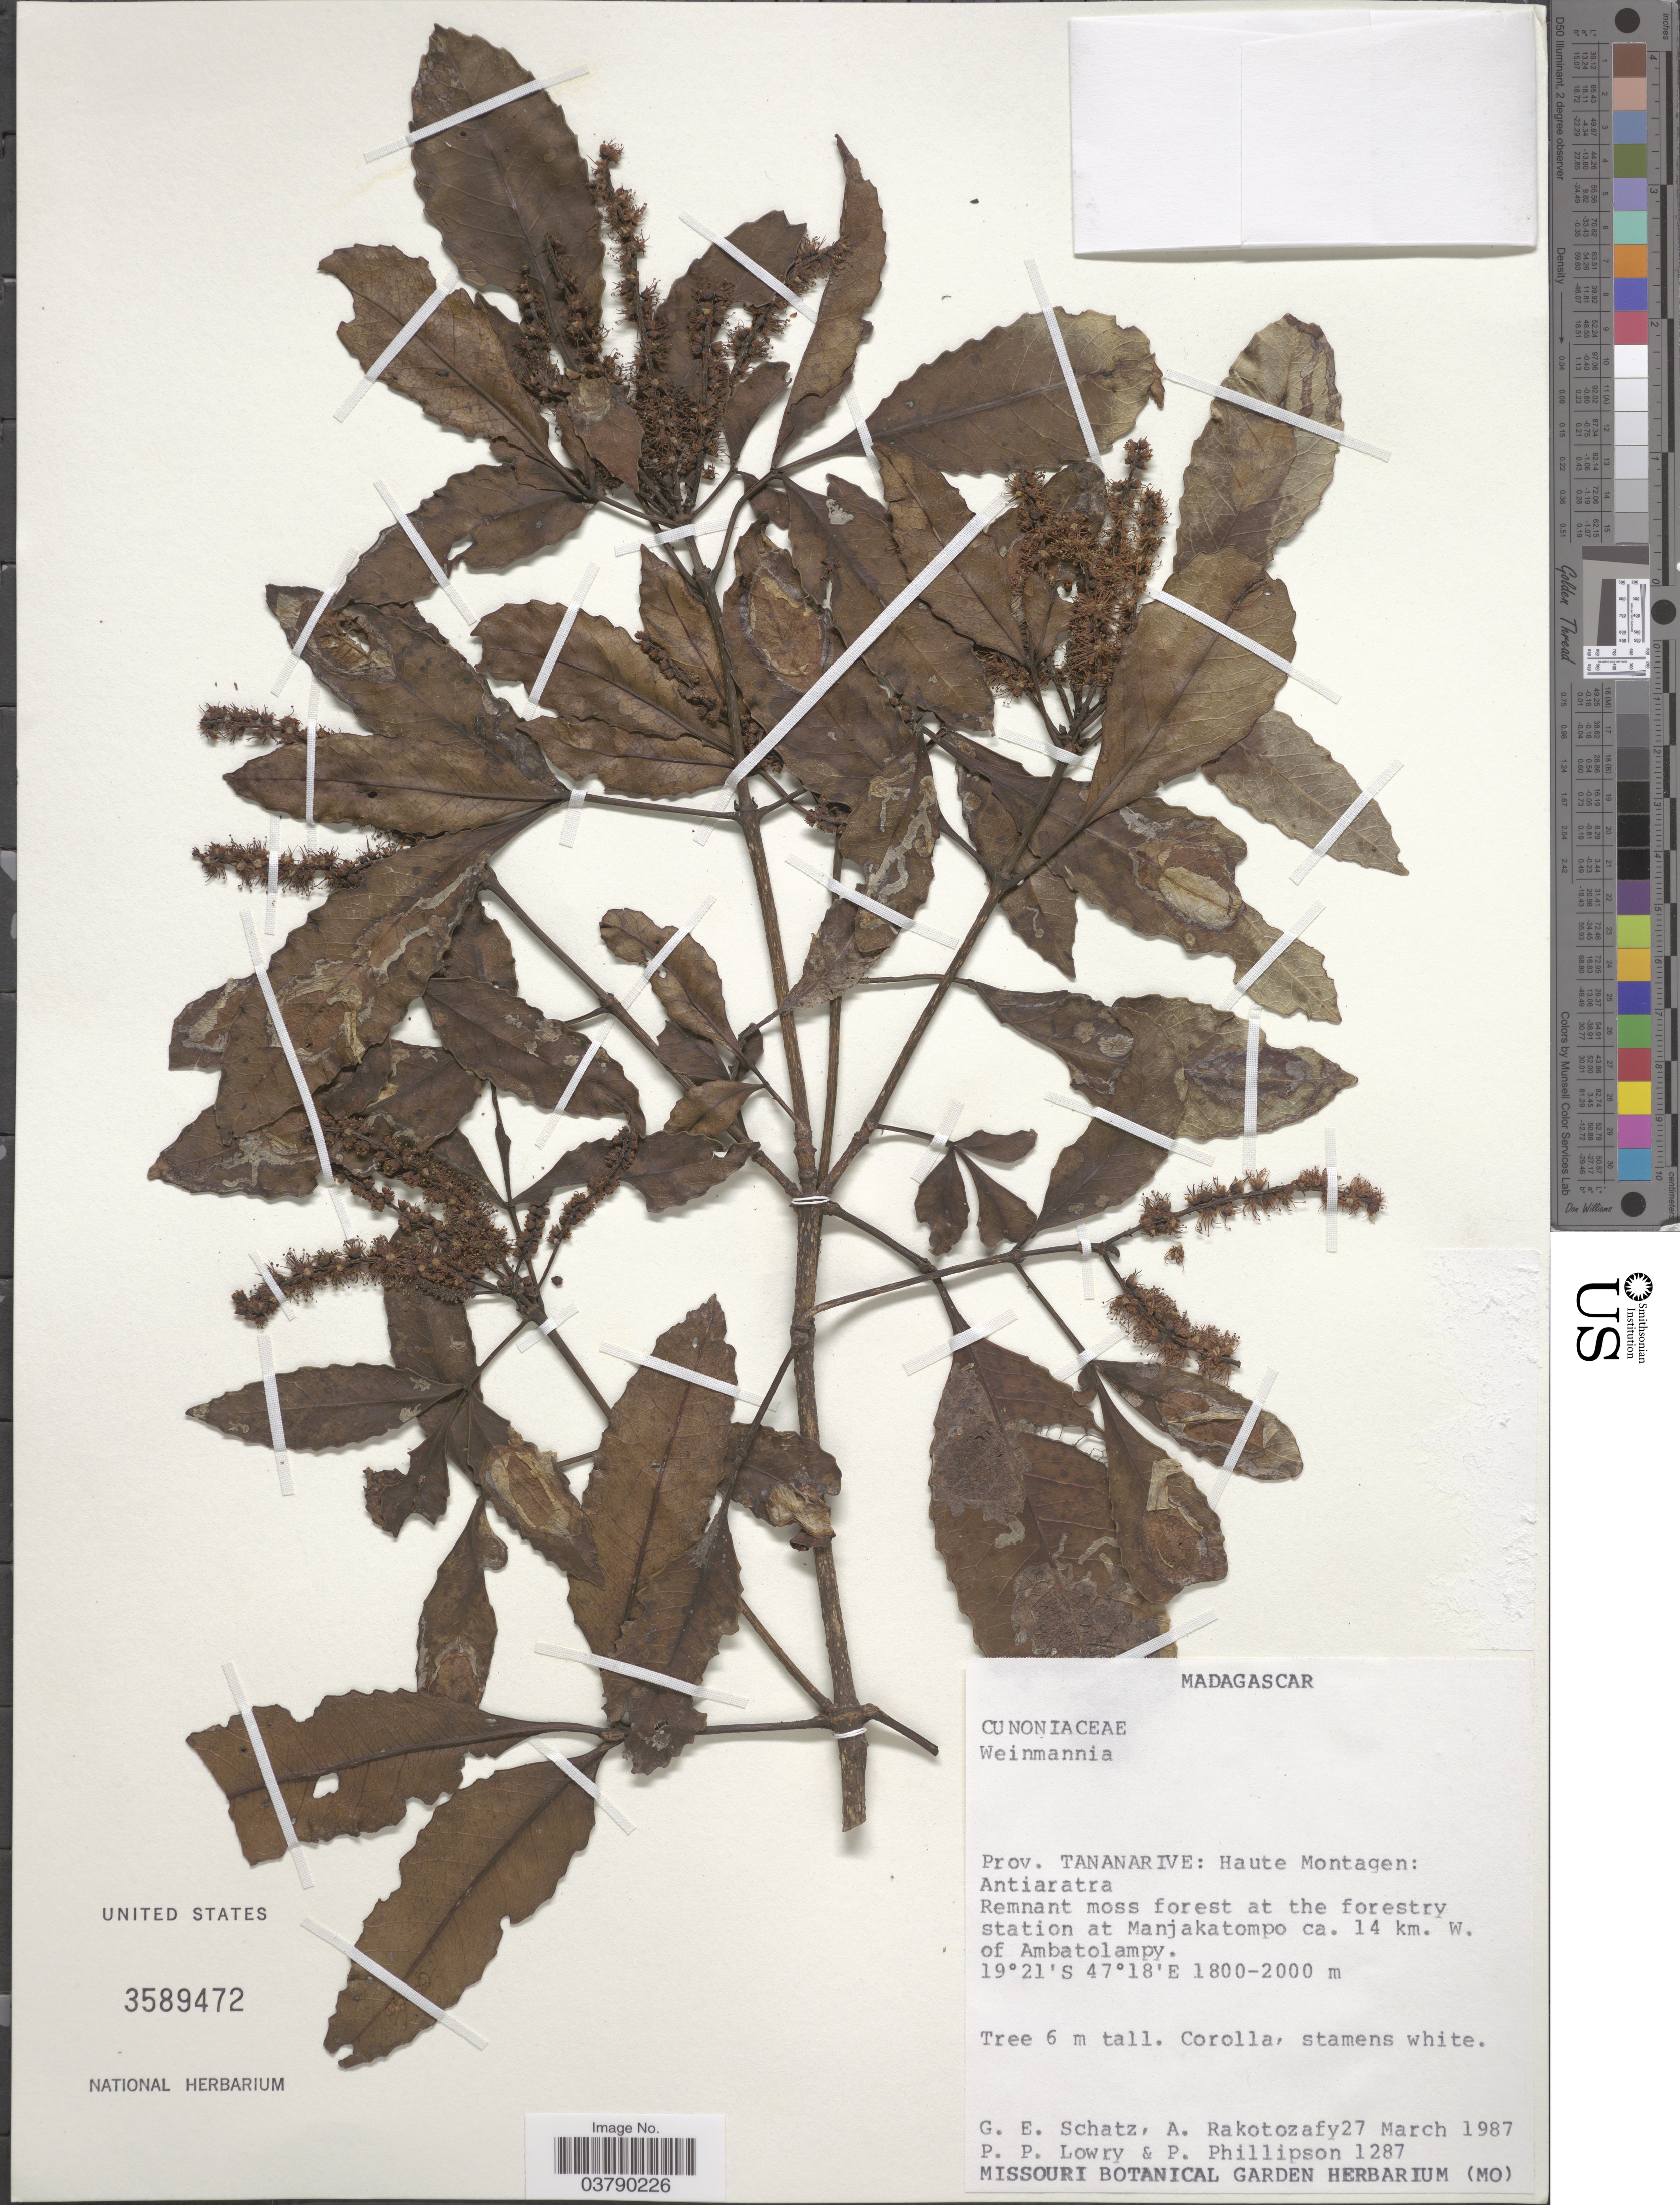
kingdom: Plantae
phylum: Tracheophyta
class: Magnoliopsida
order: Oxalidales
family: Cunoniaceae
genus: Pterophylla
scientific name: Pterophylla stenostachya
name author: (Baker) J. Bradford & Z.S. Rogers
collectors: G. Schatz, A. Rakotozafy, P. Lowry & P. B. Phillipson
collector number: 1287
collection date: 1987-03-27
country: Madagascar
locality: Prov. Tananarive: Haute Montagen: Antiaratra. Remnant moss forest at the forestry station at Manjakatompo ca. 14 km. W. of Ambatolampy.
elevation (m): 1800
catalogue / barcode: US 3589472